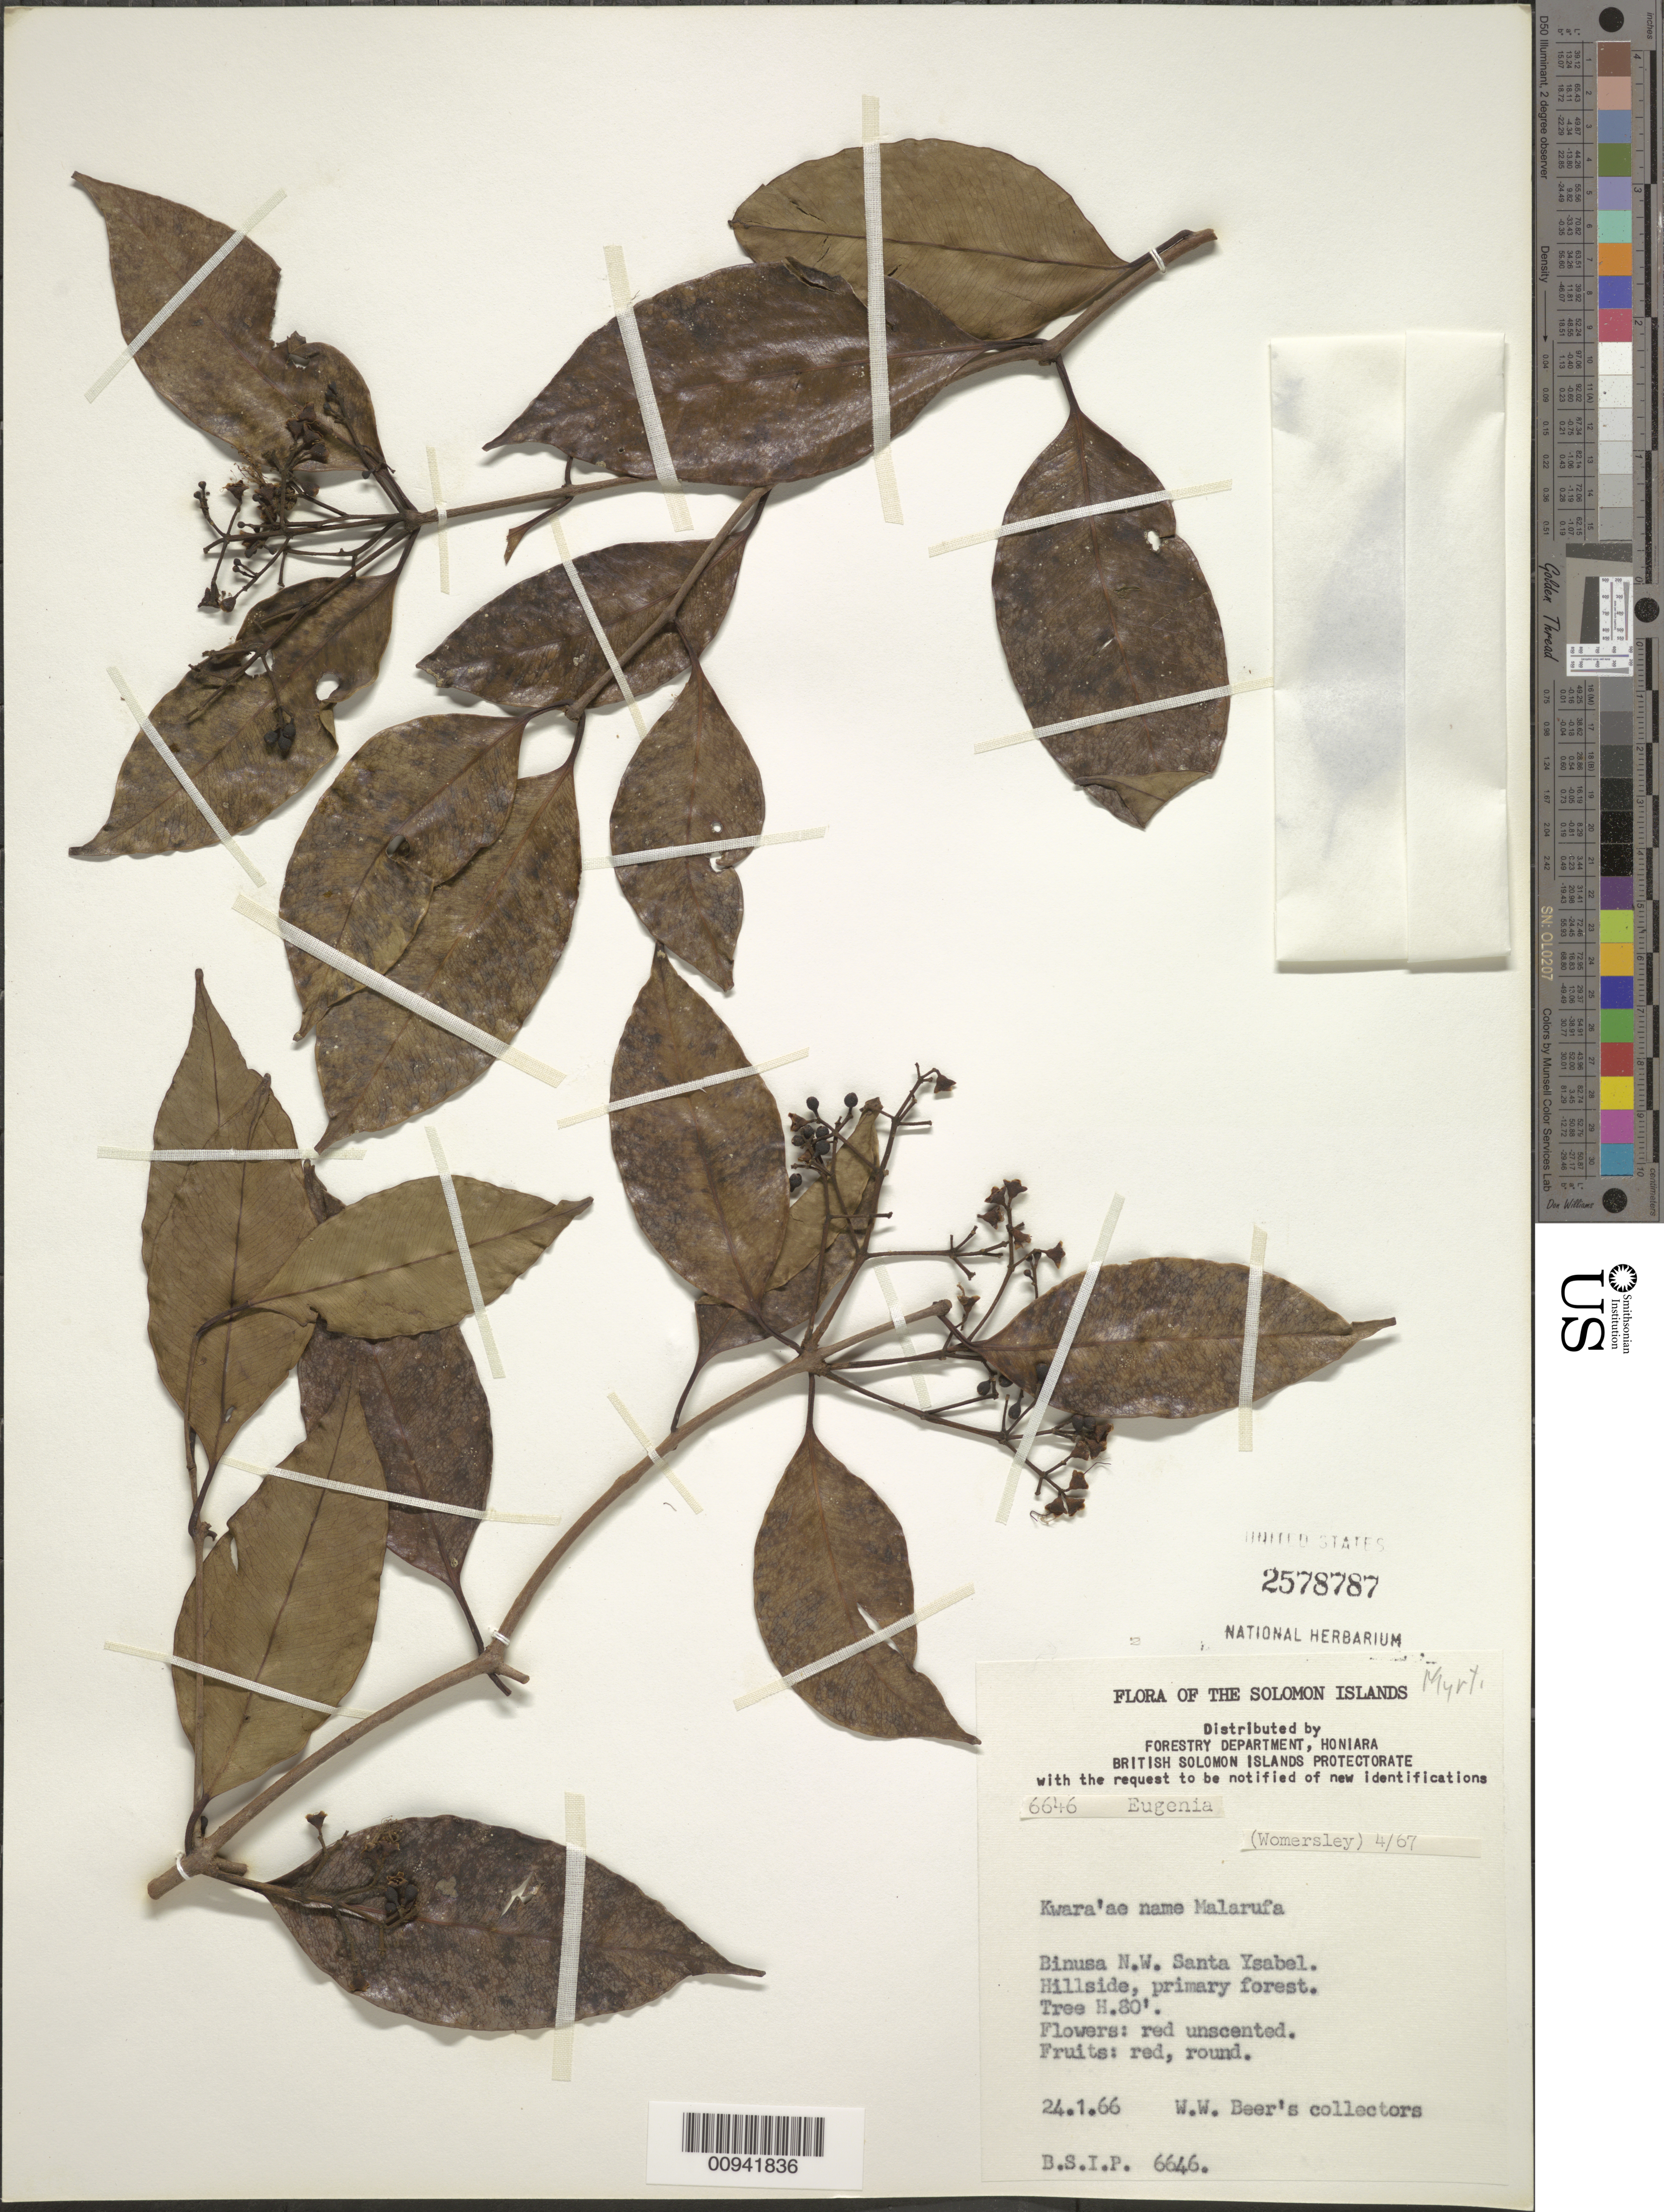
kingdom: Plantae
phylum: Tracheophyta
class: Magnoliopsida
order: Myrtales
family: Myrtaceae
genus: Syzygium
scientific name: Syzygium walkeri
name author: Merr. & L.M. Perry ex C.T. White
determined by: Craven, L. A.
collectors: W. Beer's Collectors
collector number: BSIP 6646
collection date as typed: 24 Jan 1966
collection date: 1966-01-24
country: Solomon Islands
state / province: Isabel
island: Santa Isabel [Ysabel]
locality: Binusa N.W. Santa Ysabel.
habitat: Hillside, primary forest.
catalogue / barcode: US 2578787